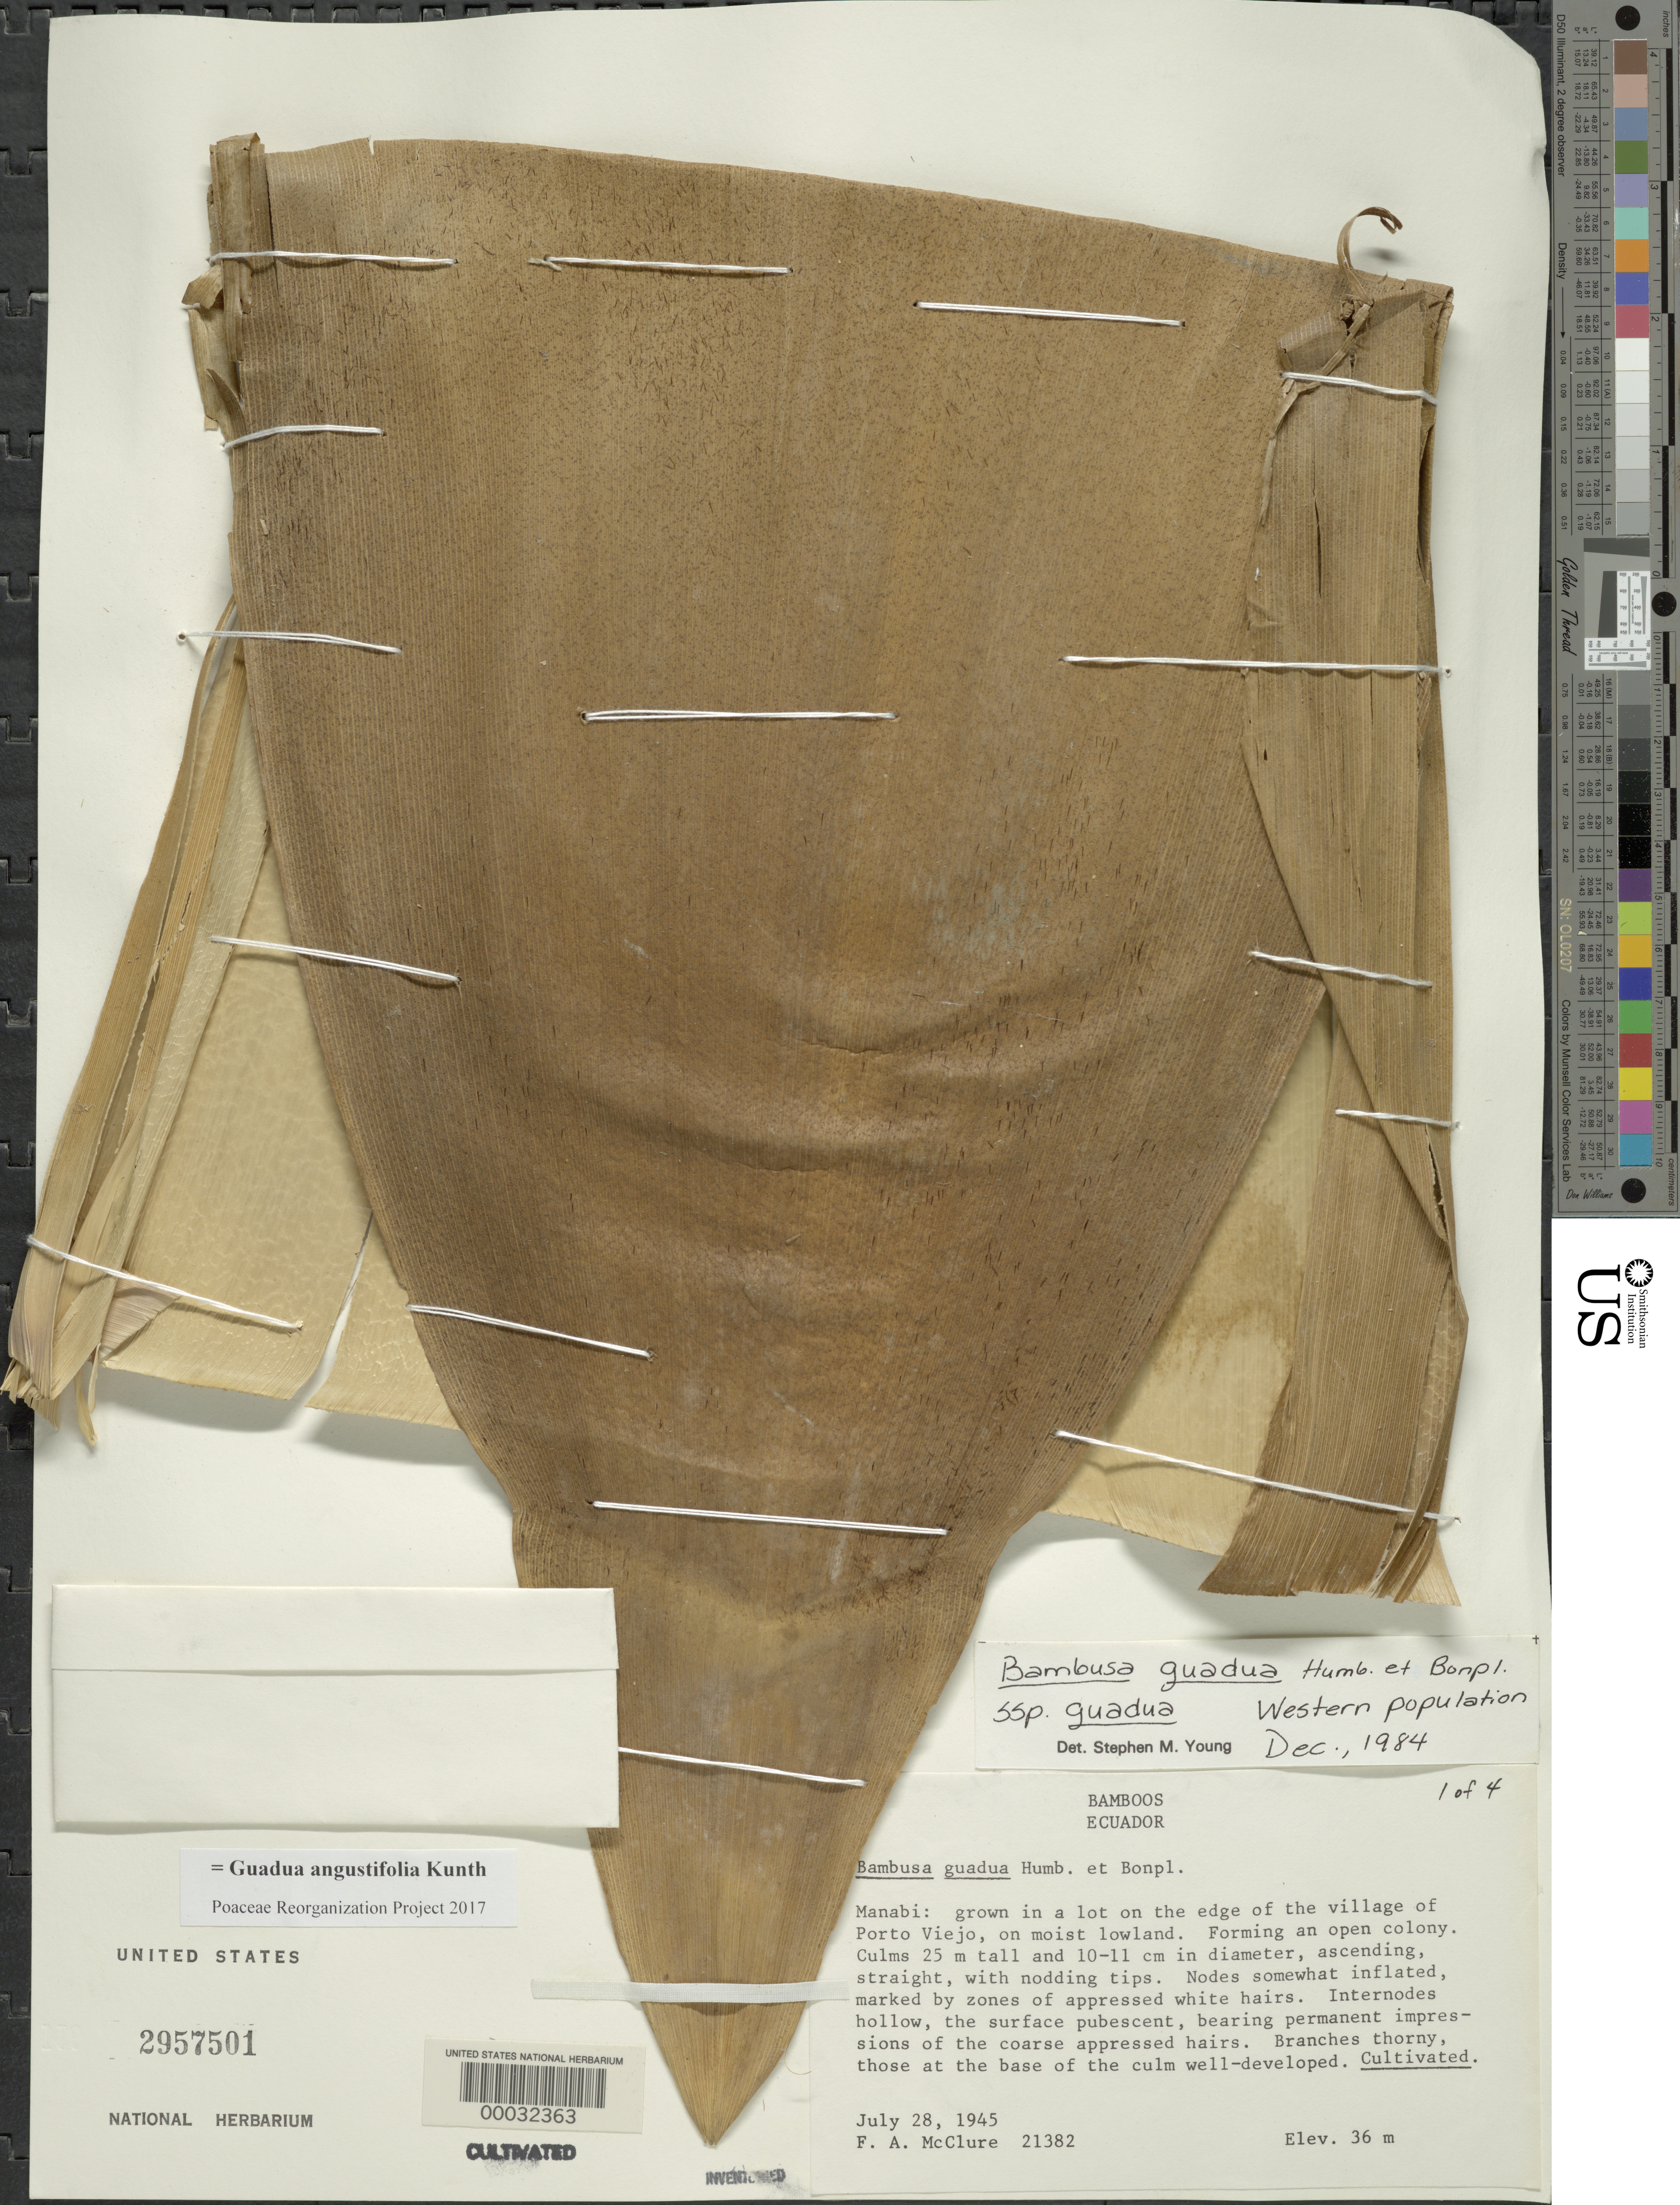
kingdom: Plantae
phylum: Tracheophyta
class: Liliopsida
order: Poales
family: Poaceae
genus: Guadua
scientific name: Guadua angustifolia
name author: Kunth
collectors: F. A. McClure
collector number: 21382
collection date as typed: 28 Jul 1945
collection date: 1945-07-28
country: Ecuador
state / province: Manabí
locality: Porto Viejo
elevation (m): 36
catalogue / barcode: US 2957501